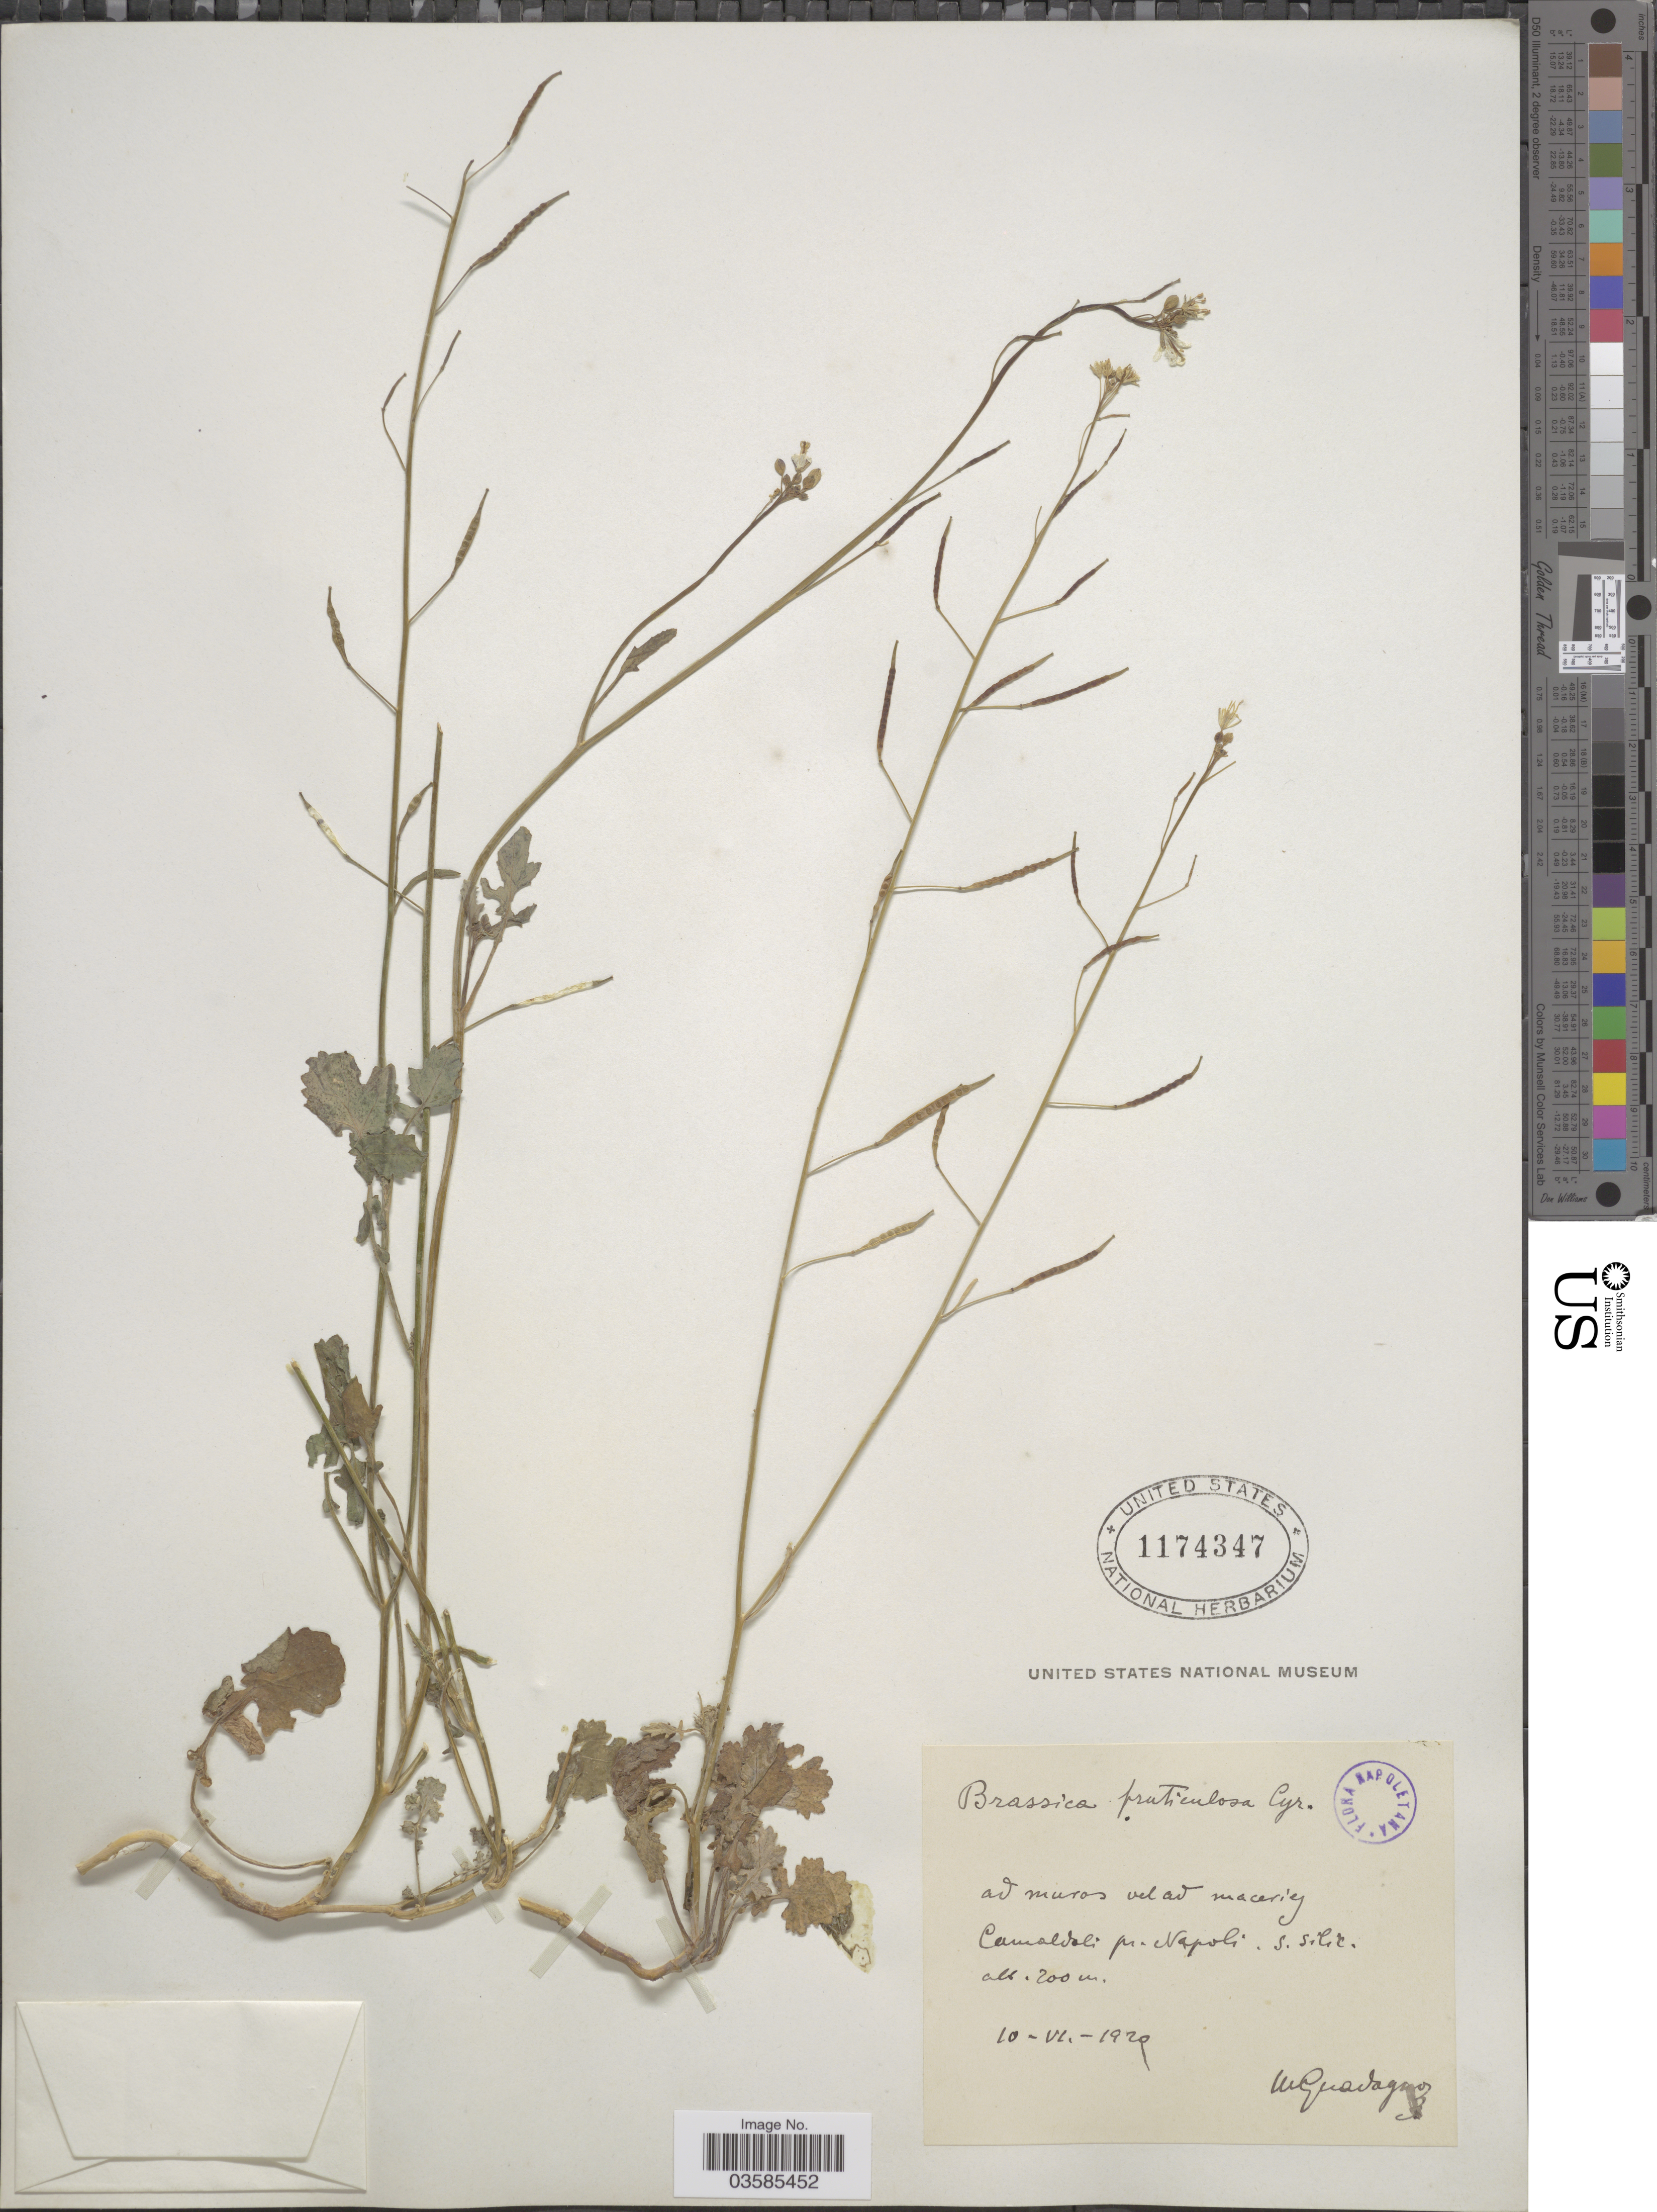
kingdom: Plantae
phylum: Tracheophyta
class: Magnoliopsida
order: Brassicales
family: Brassicaceae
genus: Brassica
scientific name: Brassica fruticulosa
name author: Cirillo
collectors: M. Guadagno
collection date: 1920-06-10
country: Italy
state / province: Campania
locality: Camaldoli pr. Napoli, S. silic.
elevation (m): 200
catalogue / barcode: US 1174347